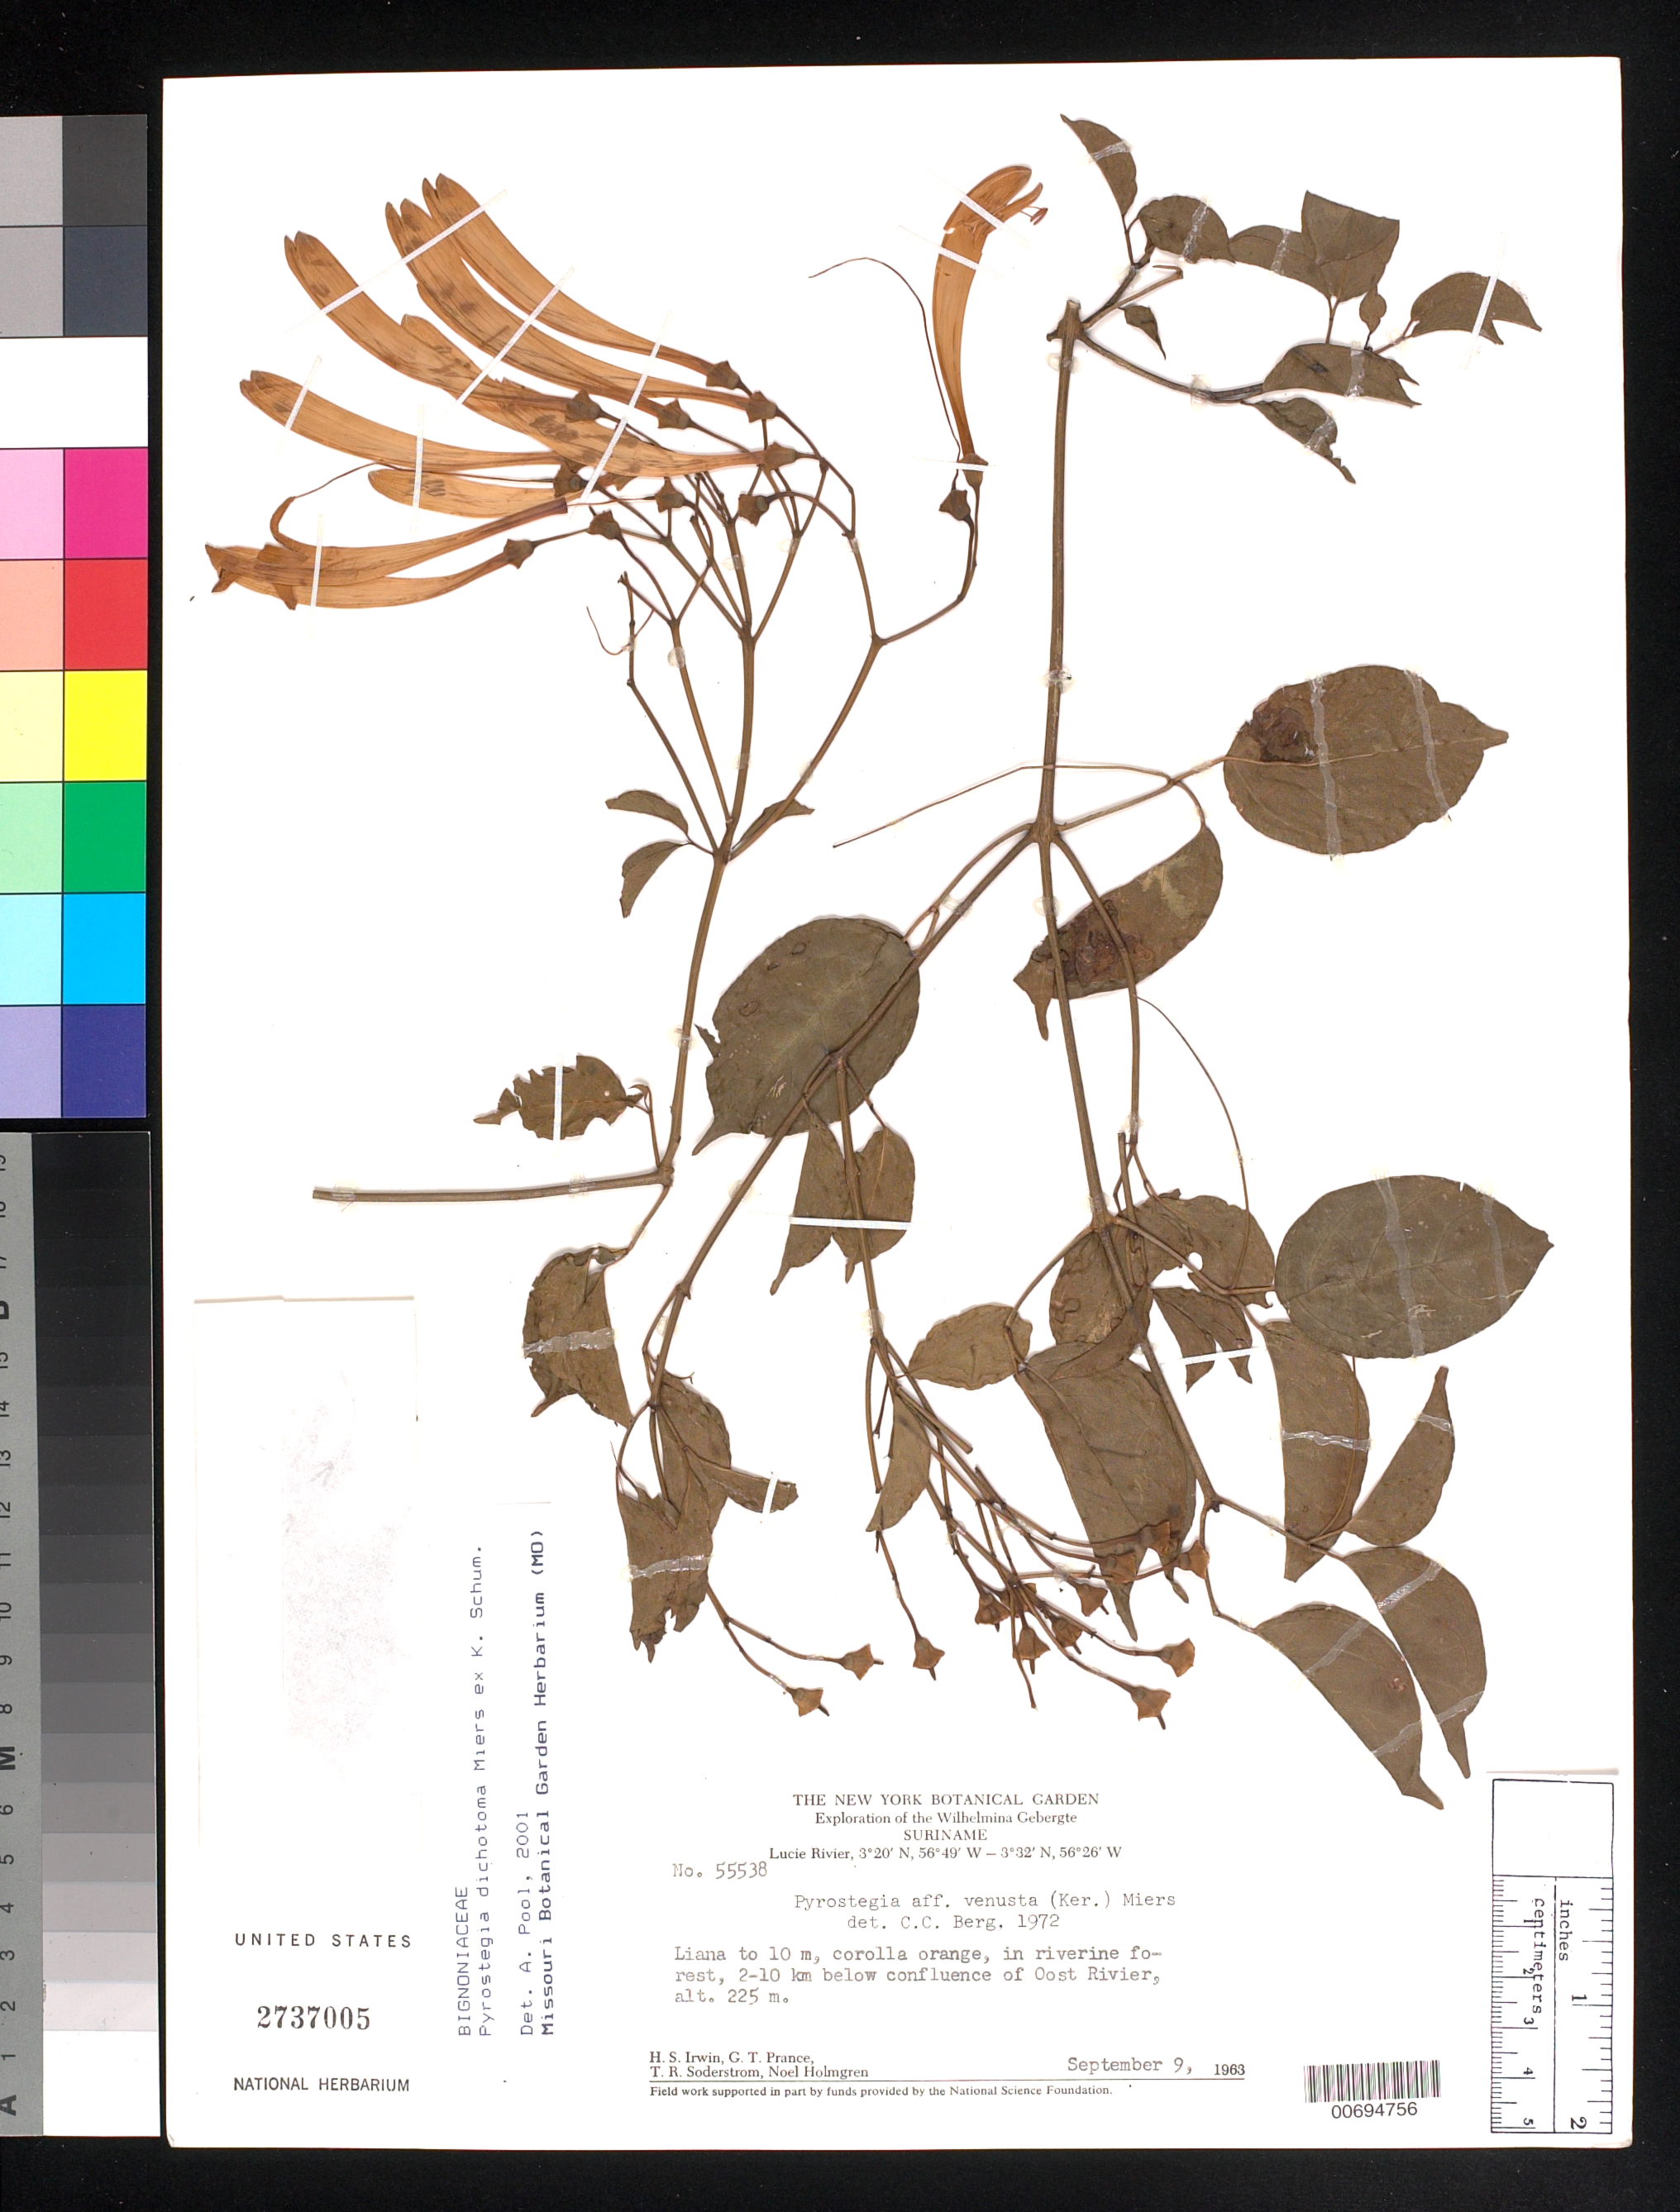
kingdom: Plantae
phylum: Tracheophyta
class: Magnoliopsida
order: Lamiales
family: Bignoniaceae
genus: Pyrostegia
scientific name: Pyrostegia venusta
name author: (Ker Gawl.) Miers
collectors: H. Irwin, G. T. Prance, T. R. Soderstrom & N. H. Holmgren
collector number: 55538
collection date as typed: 9-Sep-63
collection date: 1963-09-09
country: Suriname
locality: Lucie R., 2-10 km below confl. with Oost R., Wilhelmina Gebergte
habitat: Riverine forest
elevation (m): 225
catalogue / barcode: US 2737005